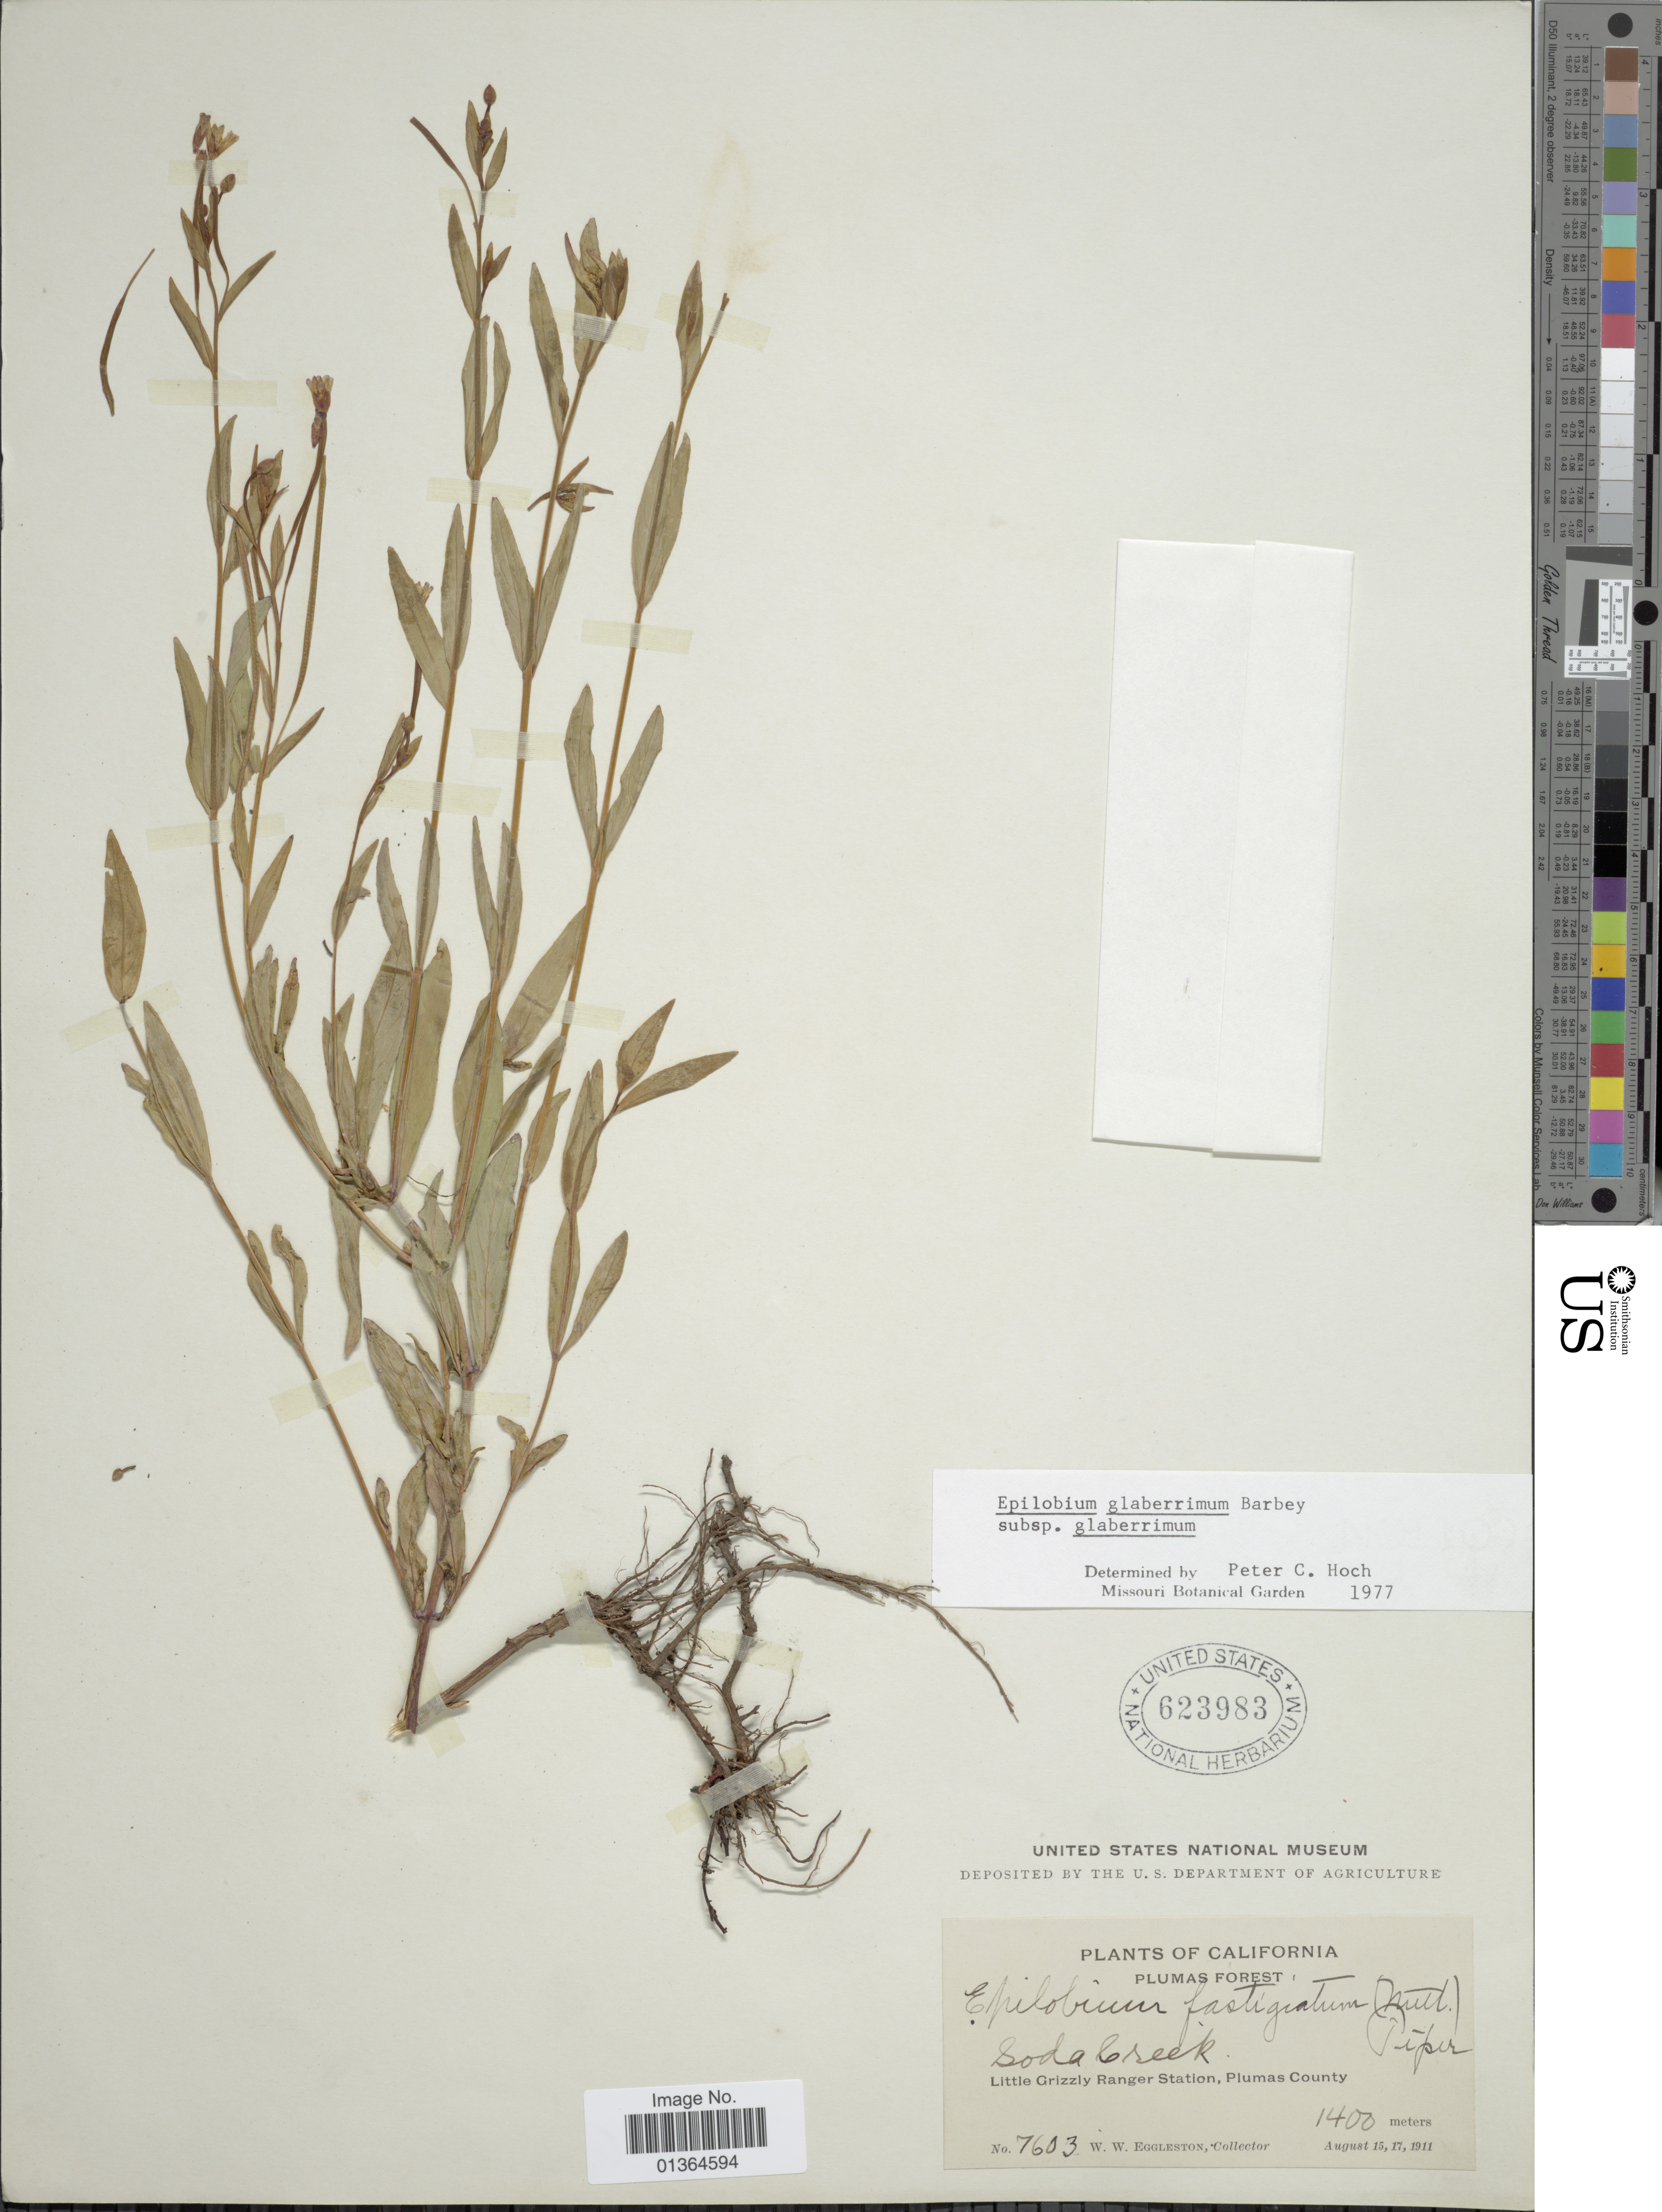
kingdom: Plantae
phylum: Tracheophyta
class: Magnoliopsida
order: Myrtales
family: Onagraceae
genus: Epilobium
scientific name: Epilobium glaberrimum subsp. glaberrimum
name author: Barbey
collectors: W. W. Eggleston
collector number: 7603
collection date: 1911-08-15/1911-08-17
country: United States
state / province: California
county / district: Plumas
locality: Plumas Forest. Soda Creek. Little Grizzly Ranger Station.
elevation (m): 1400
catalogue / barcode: US 623983